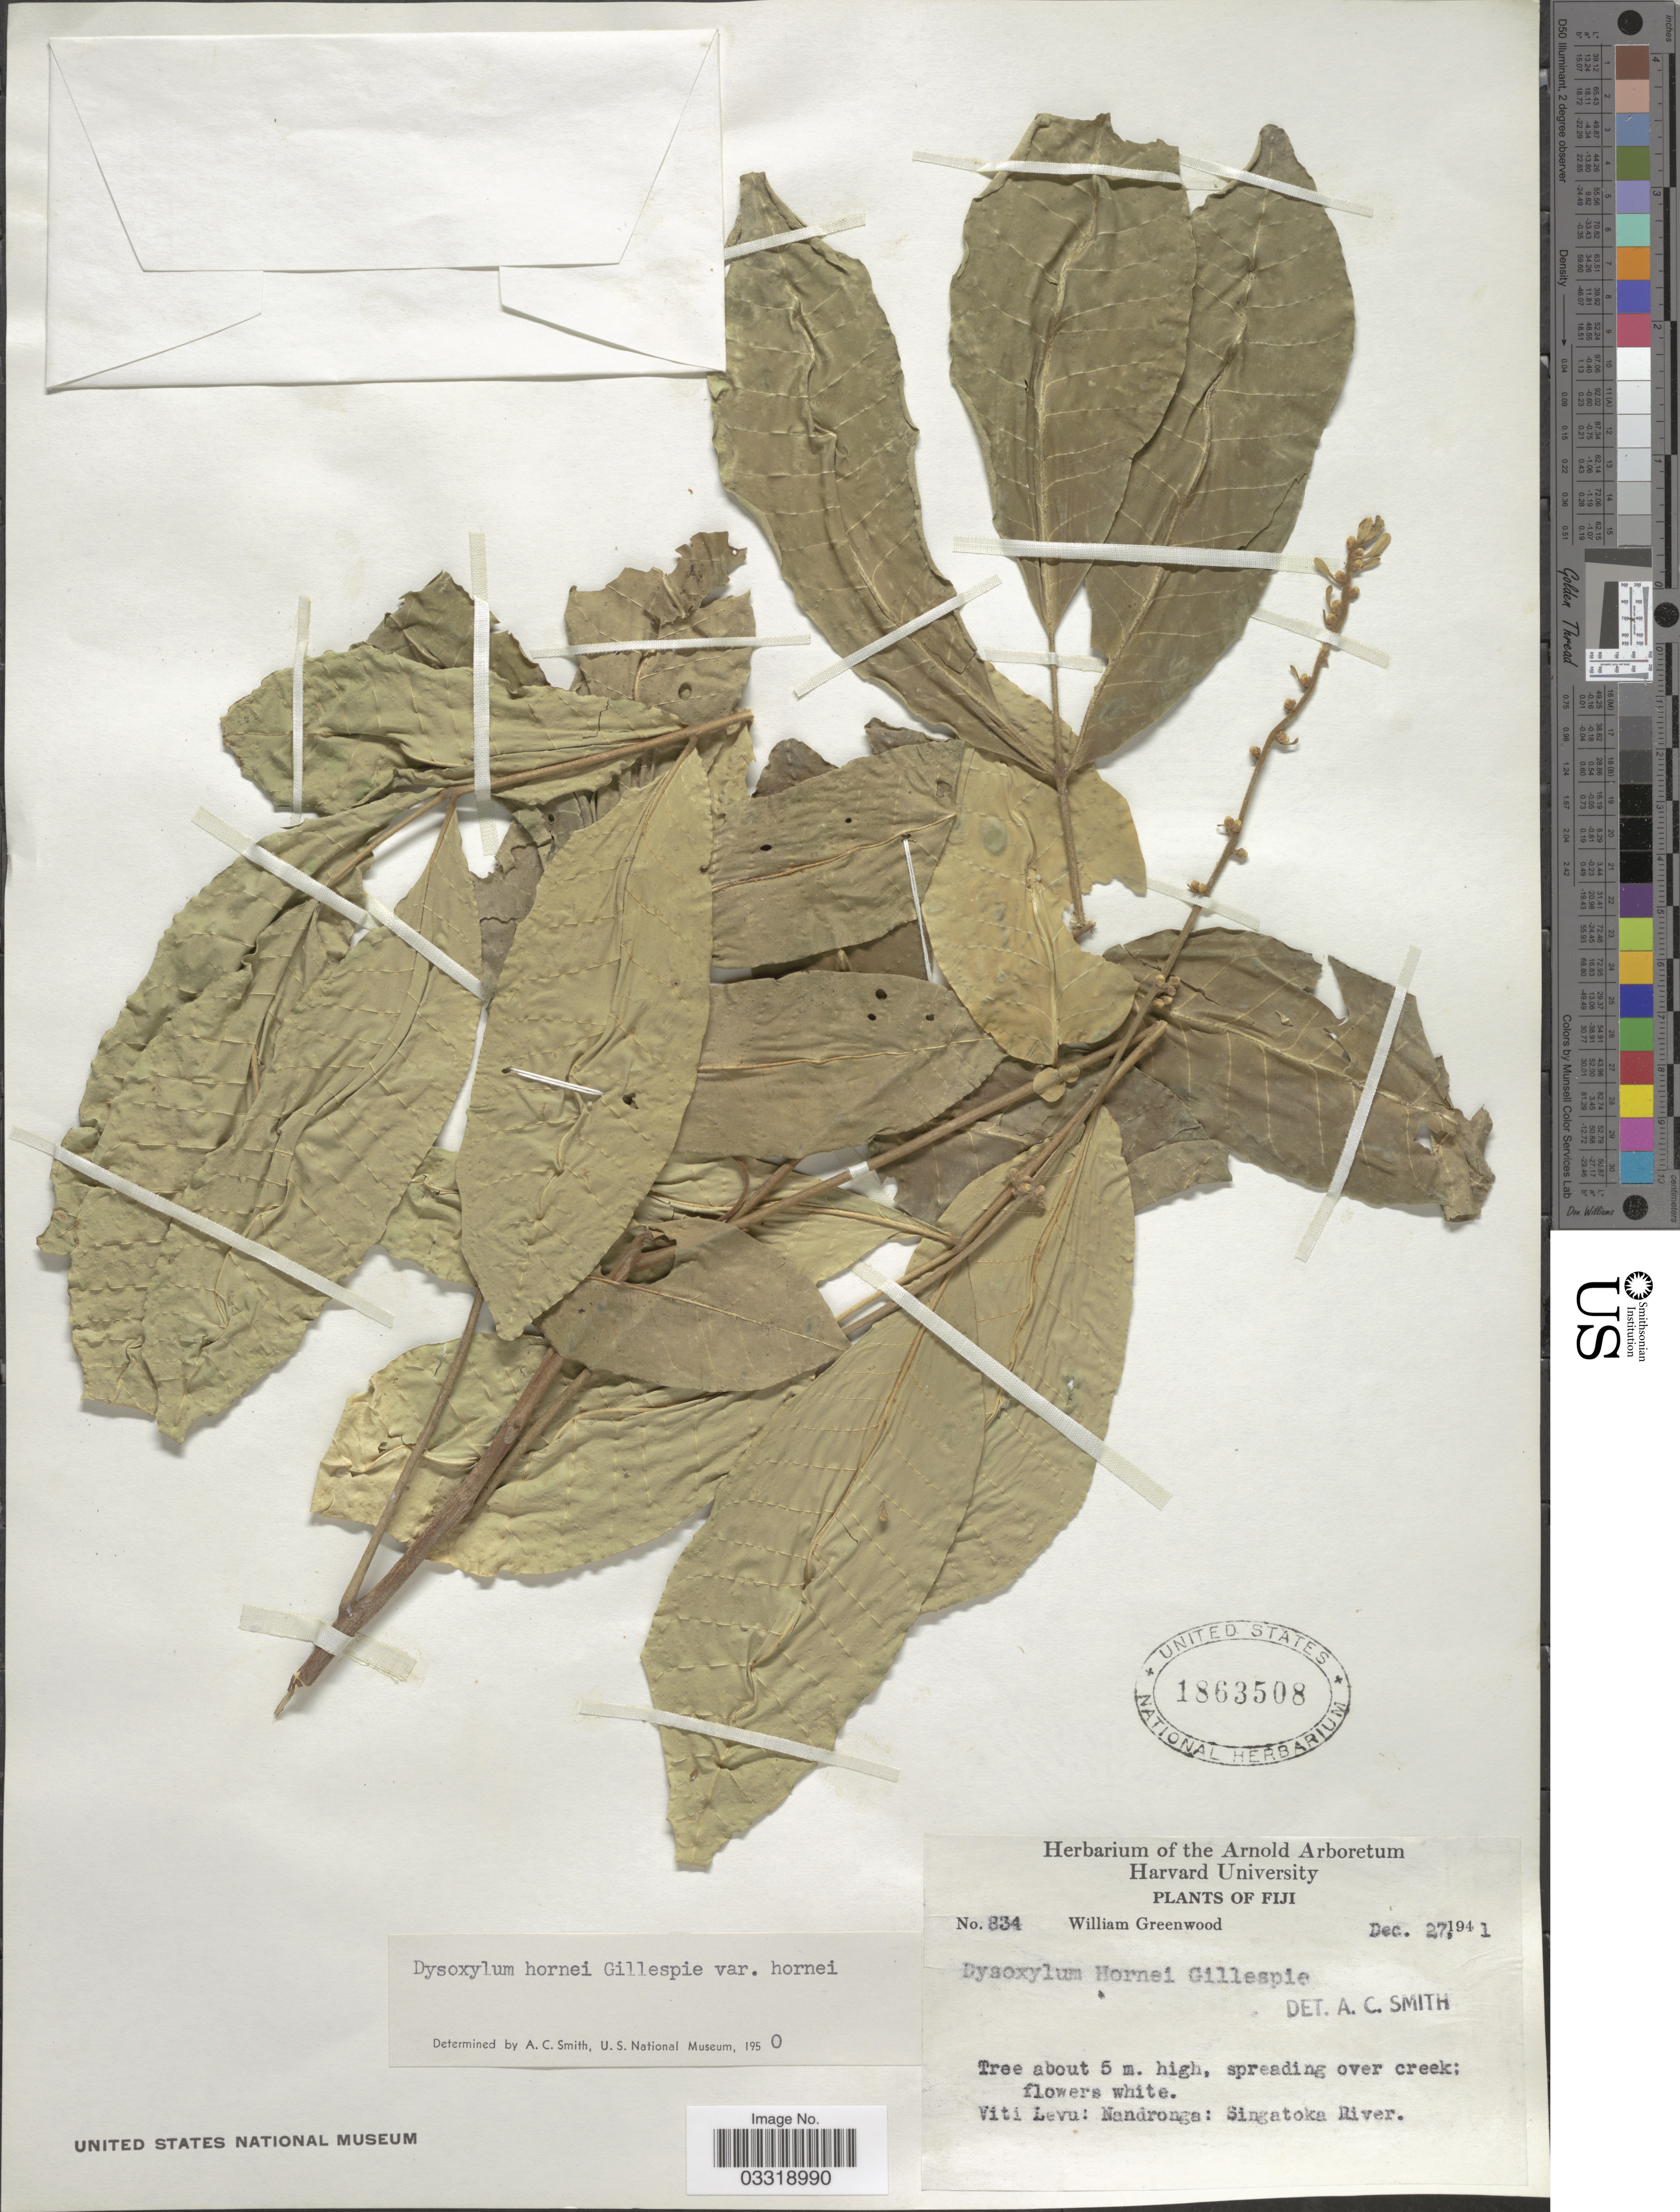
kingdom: Plantae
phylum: Tracheophyta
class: Magnoliopsida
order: Sapindales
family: Meliaceae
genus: Didymocheton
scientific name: Didymocheton hornei var. hornei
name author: (Gillespie) Harms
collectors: W. Greenwood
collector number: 834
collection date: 1941-12-27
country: Fiji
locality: Viti Levu: Nandronga: Singatoka River.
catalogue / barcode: US 1863508